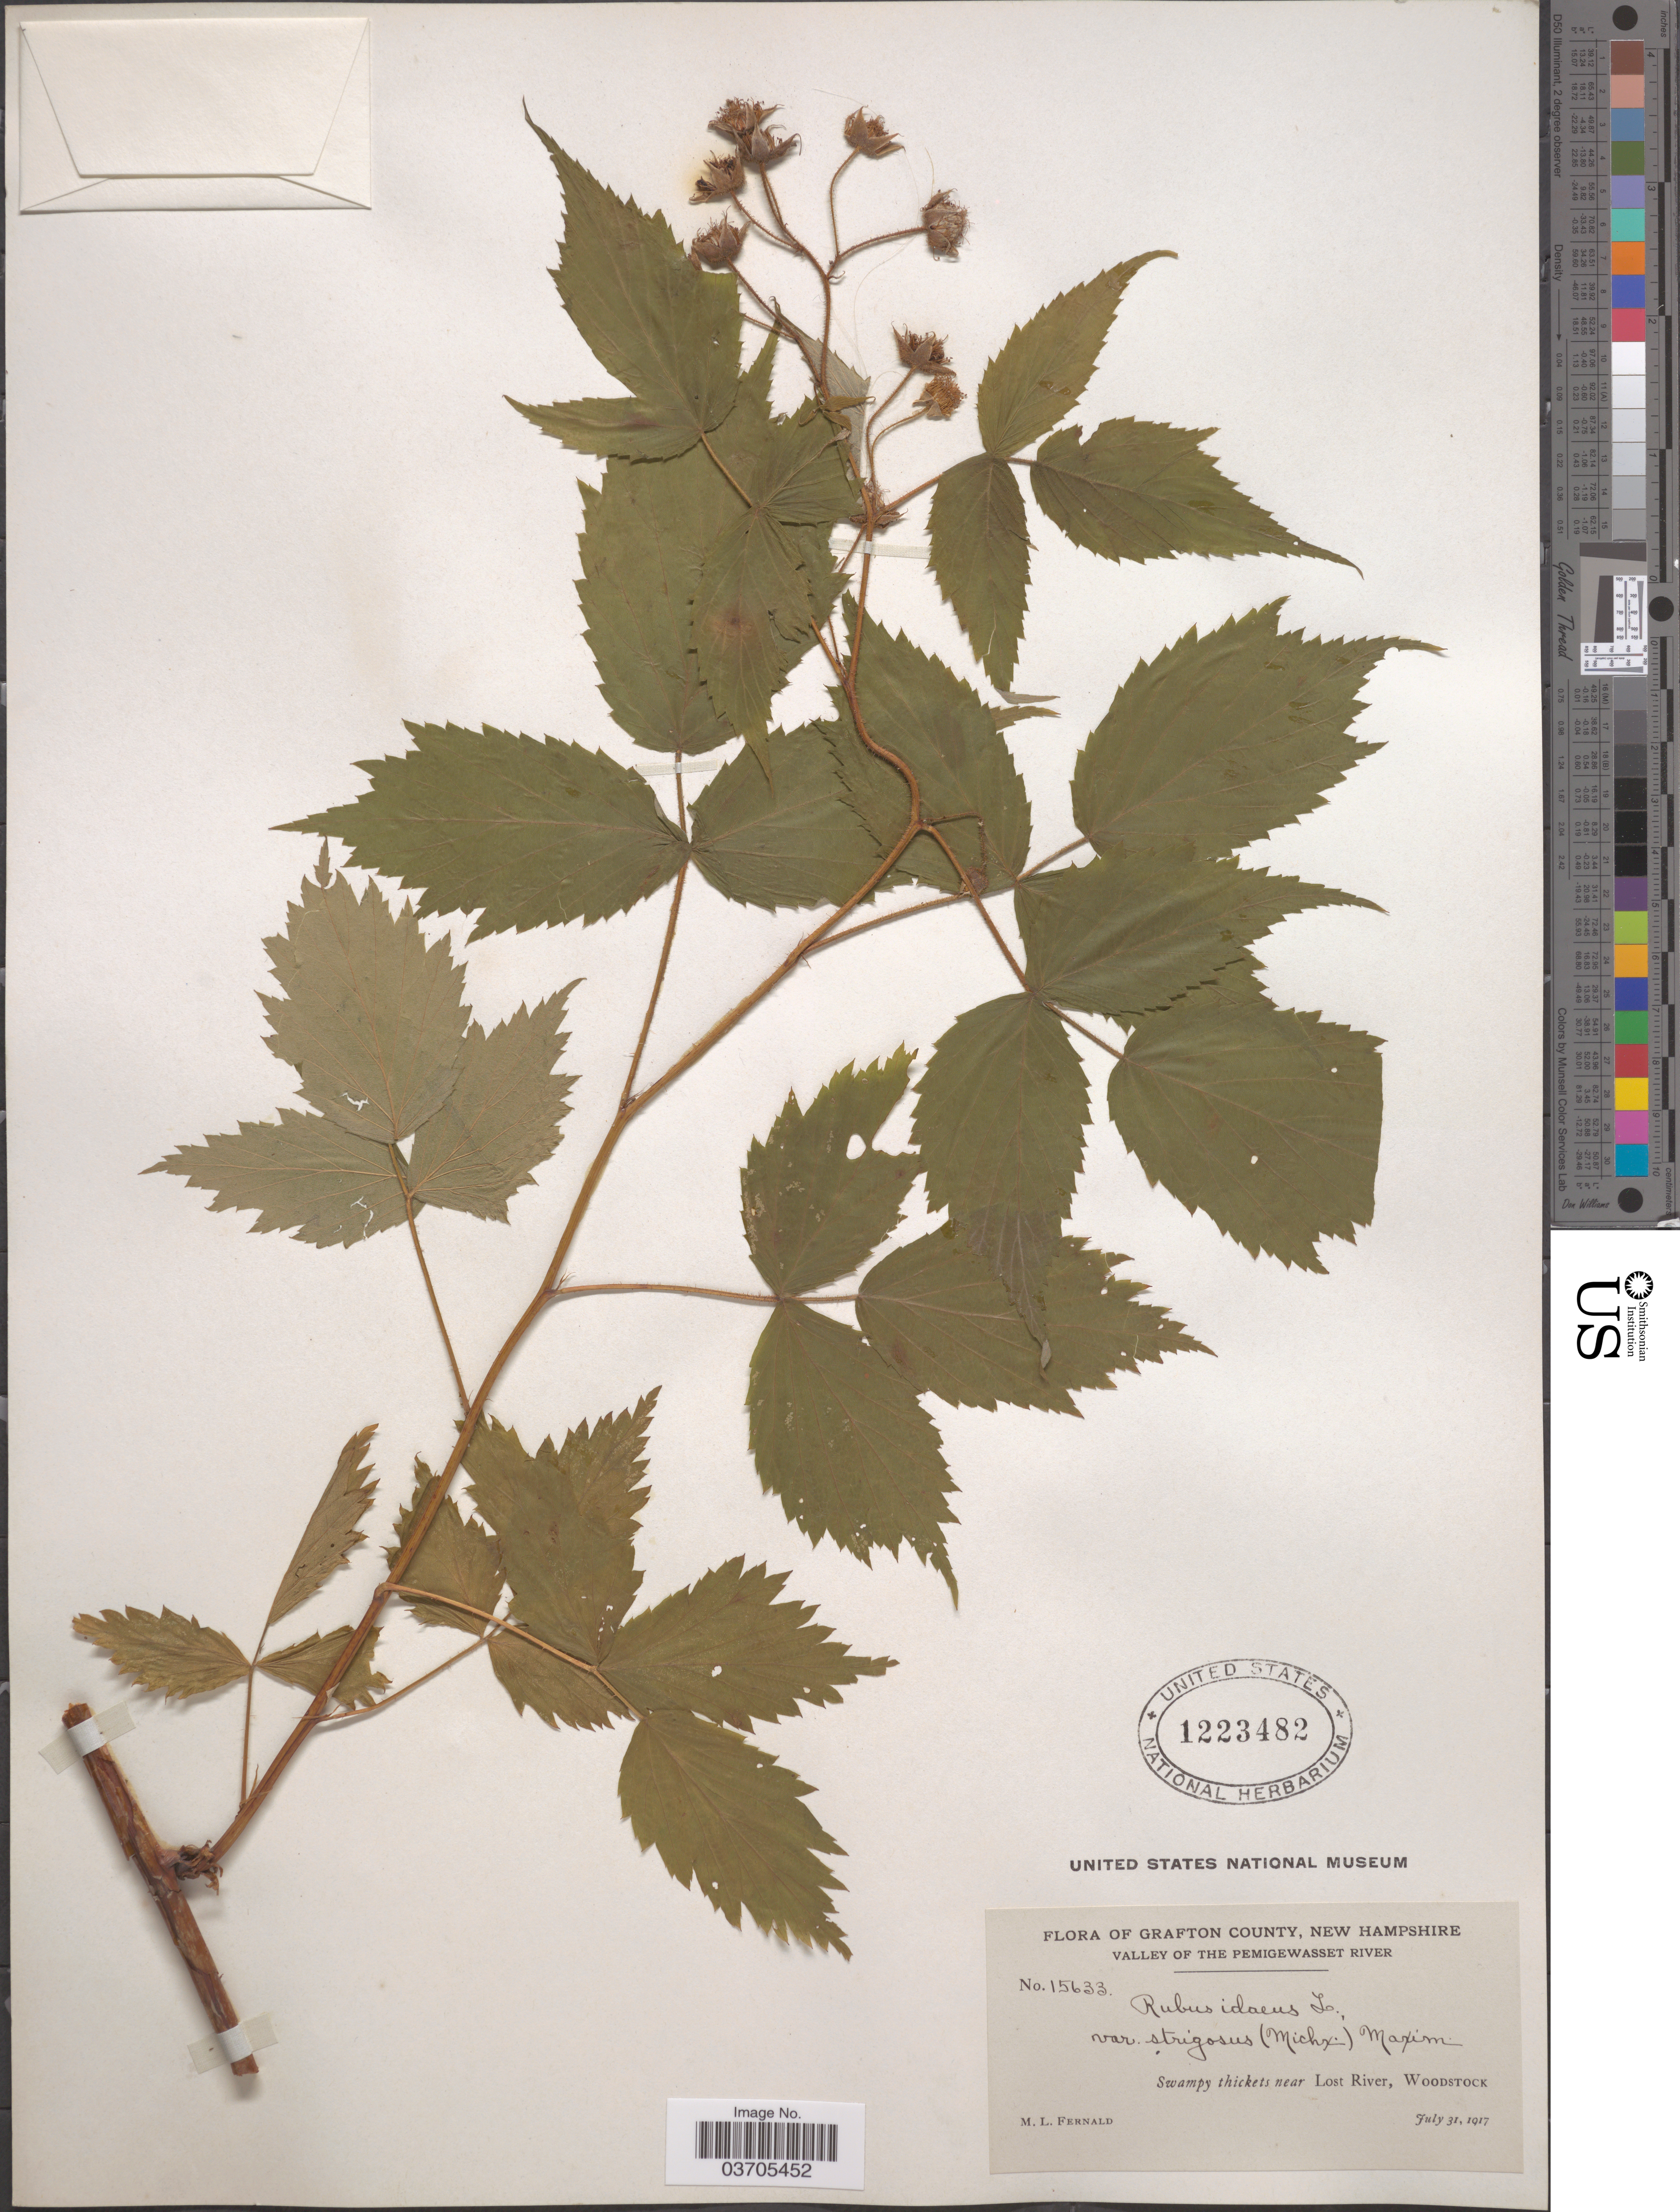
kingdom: Plantae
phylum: Tracheophyta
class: Magnoliopsida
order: Rosales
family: Rosaceae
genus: Rubus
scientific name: Rubus idaeus var. strigosus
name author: (Michx.) Maxim.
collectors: M. L. Fernald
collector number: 15633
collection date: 1917-07-31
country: United States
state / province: New Hampshire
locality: Grafton County. Valley of the Pemigewasset River. Swampy thickets near Lost River, Woodstock.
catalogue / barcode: US 1223482